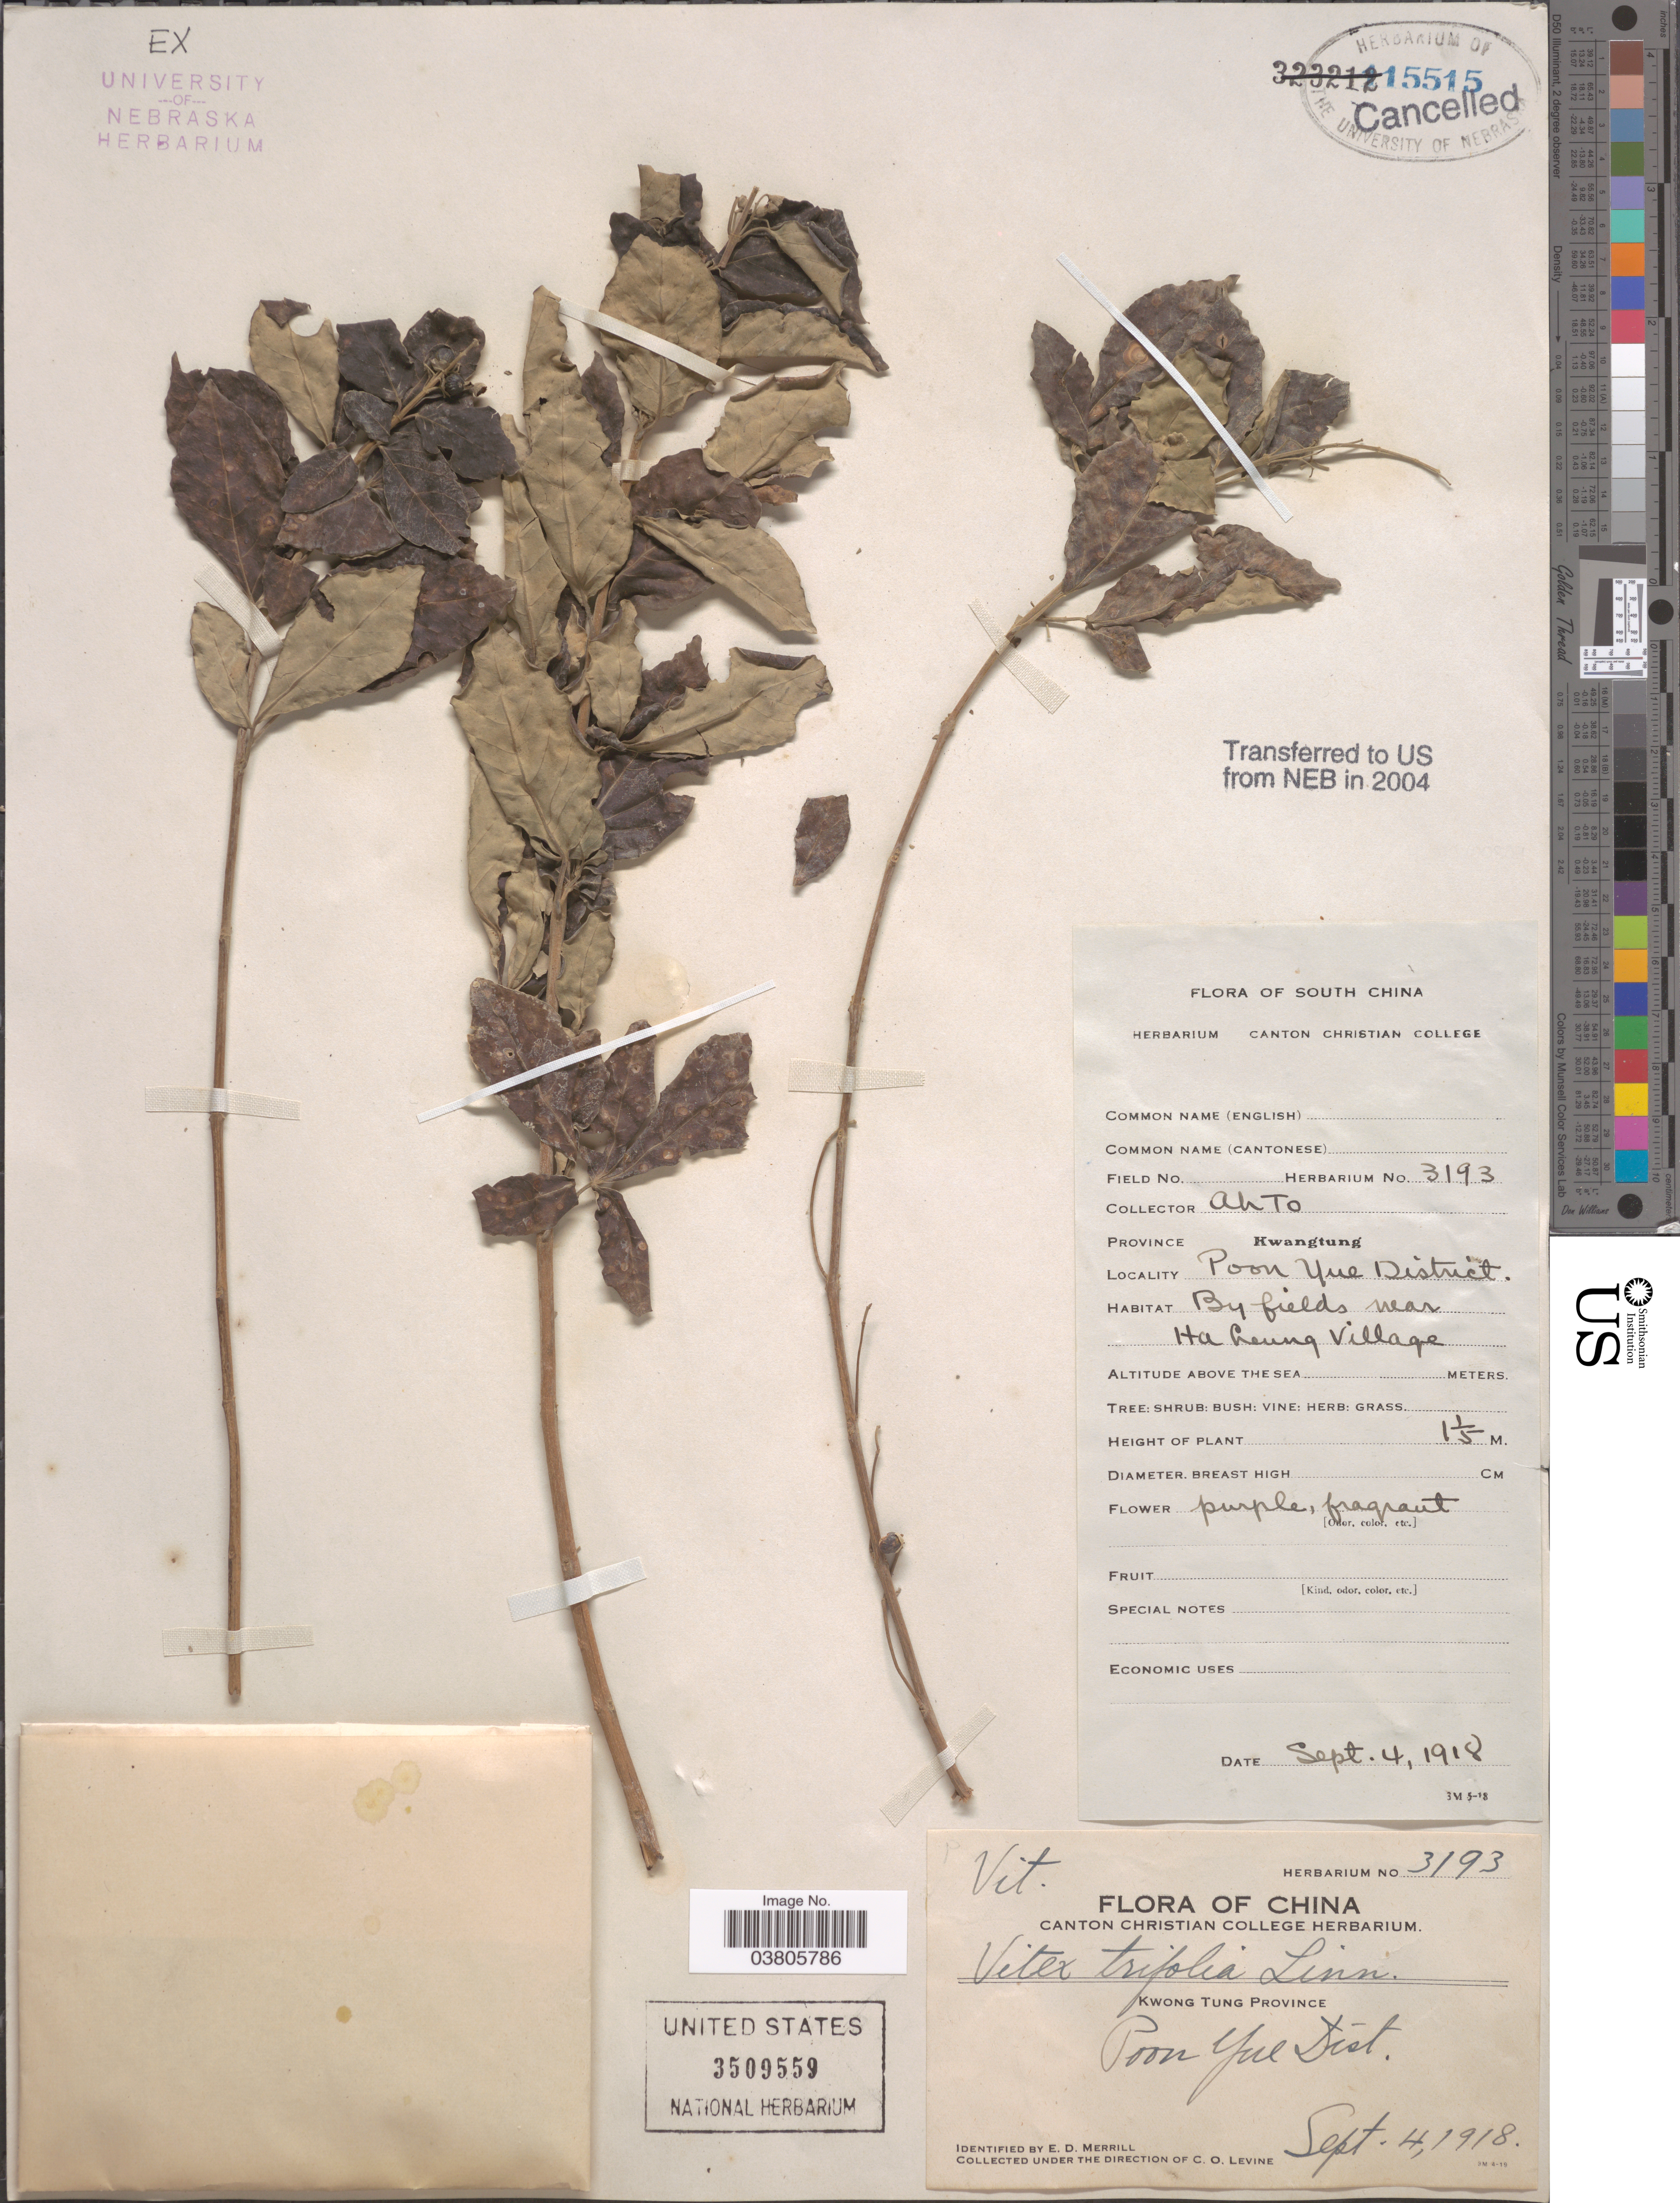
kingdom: Plantae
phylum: Tracheophyta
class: Magnoliopsida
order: Lamiales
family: Lamiaceae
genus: Vitex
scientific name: Vitex trifolia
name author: L.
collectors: Ahto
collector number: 3193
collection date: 1918-09-04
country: China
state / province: Guangdong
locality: Province Kwangtung. Poon Yue District. By field near Ha Leung Village.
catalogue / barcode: US 3509559